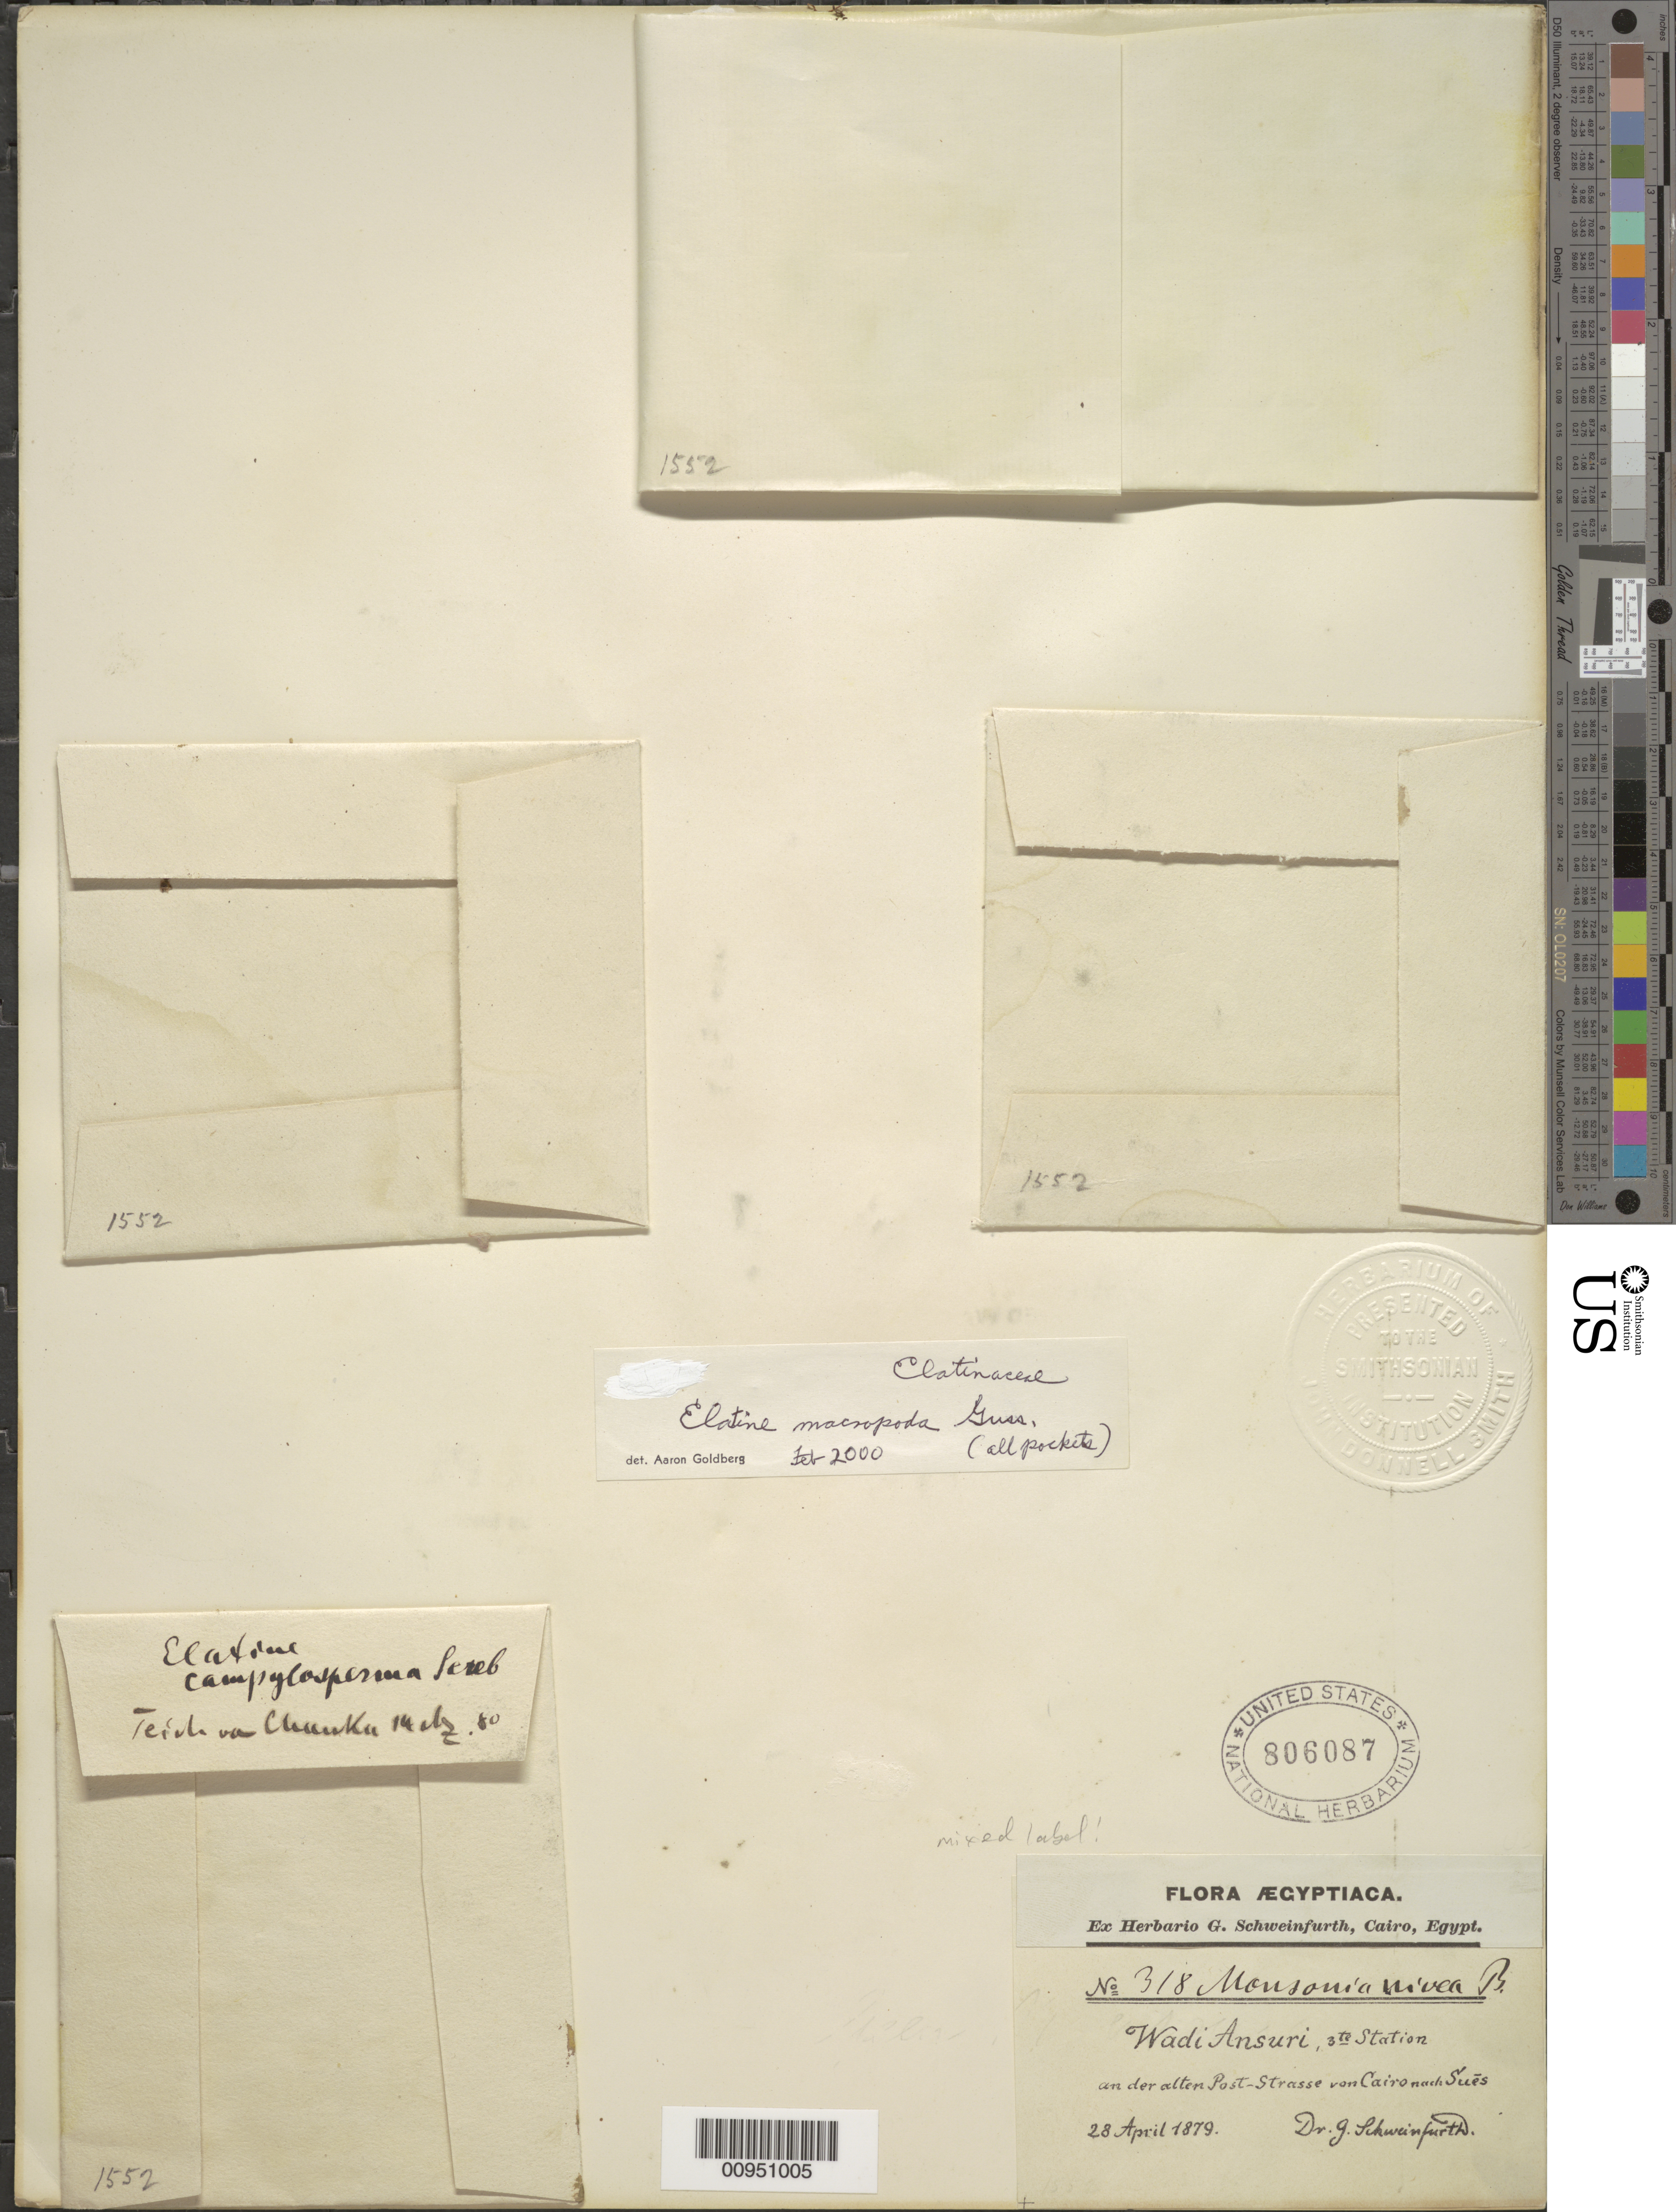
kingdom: Plantae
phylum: Tracheophyta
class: Magnoliopsida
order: Malpighiales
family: Elatinaceae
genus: Elatine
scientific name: Elatine macropoda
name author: Gussone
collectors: G. A. Schweinfurth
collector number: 318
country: Egypt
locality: Wadi Ansuri, Teich va Chunku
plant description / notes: Several elements on sheet, mixed label other one not pertaining to specimens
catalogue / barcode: US 806087